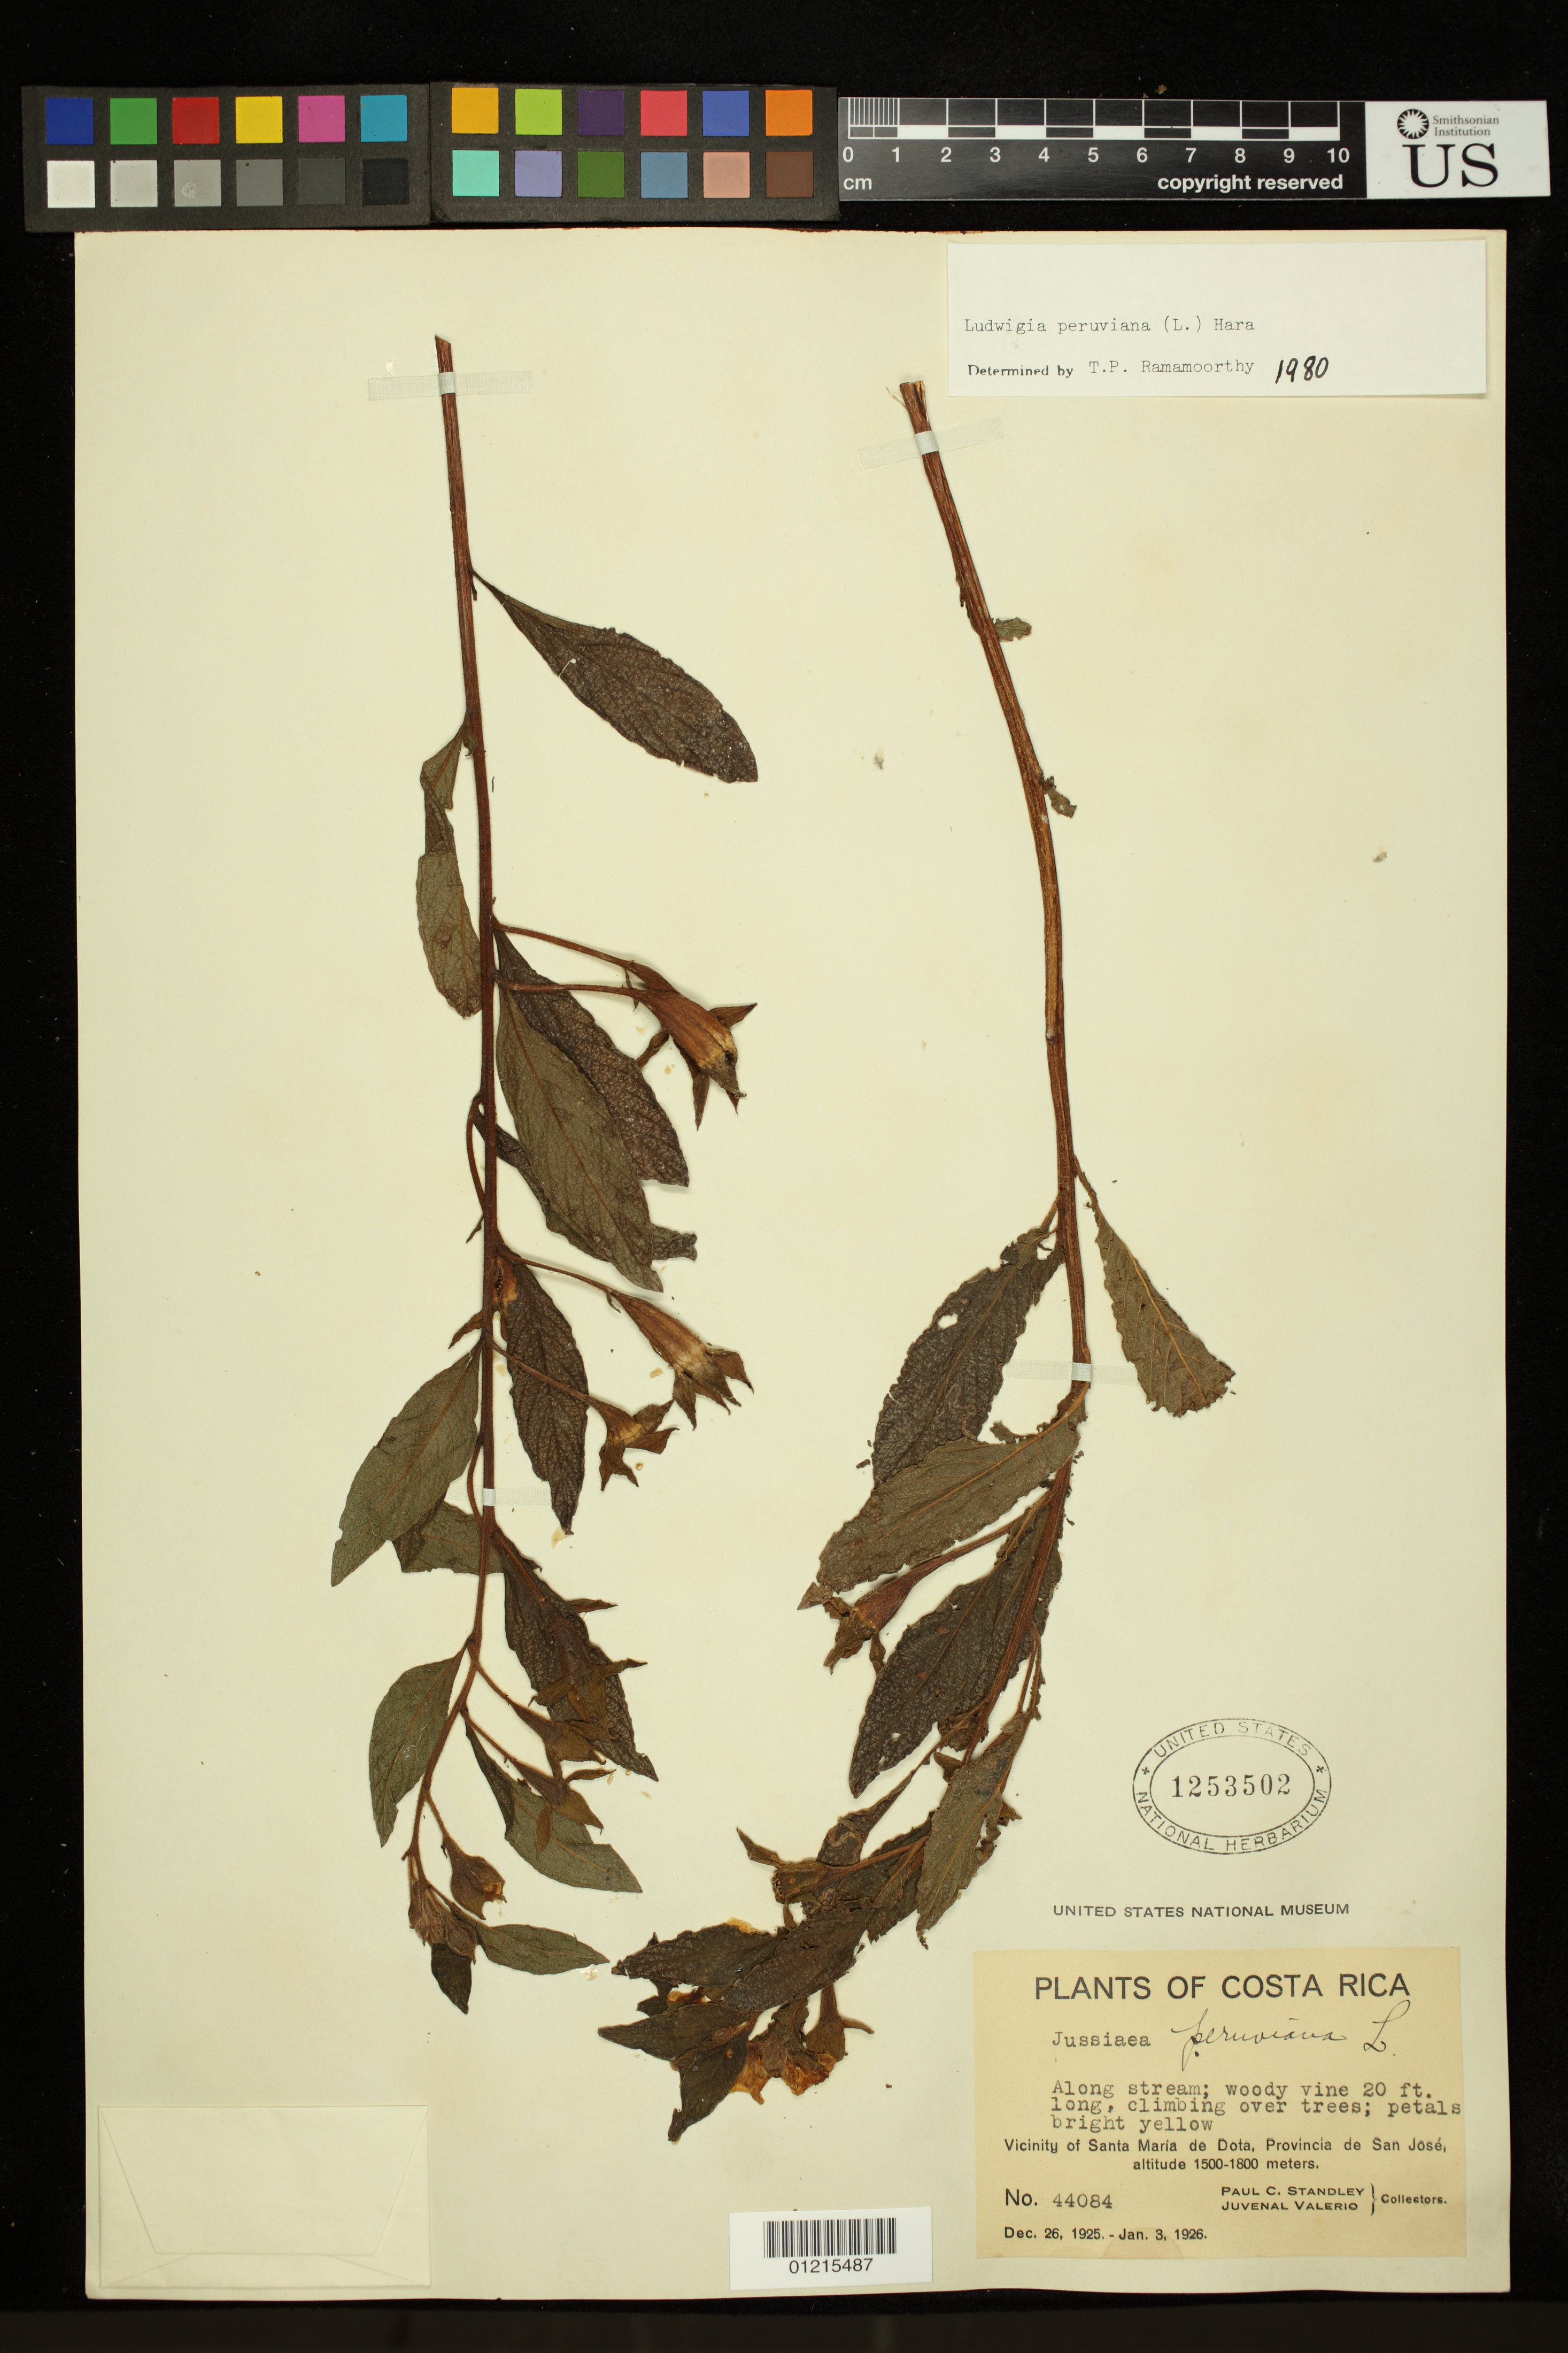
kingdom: Plantae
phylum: Tracheophyta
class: Magnoliopsida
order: Myrtales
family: Onagraceae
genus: Ludwigia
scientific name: Ludwigia peruviana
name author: (L.) H. Hara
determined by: Ramamoorthy, T. P.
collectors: P. C. Standley & J. Valerio R.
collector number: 44084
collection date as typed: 26 Dec 1925 to 03 Jan 1926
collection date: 1925-12-26/1926-01-03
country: Costa Rica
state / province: San José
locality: Santa Maria de Dota.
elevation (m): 1500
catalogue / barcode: US 1253502